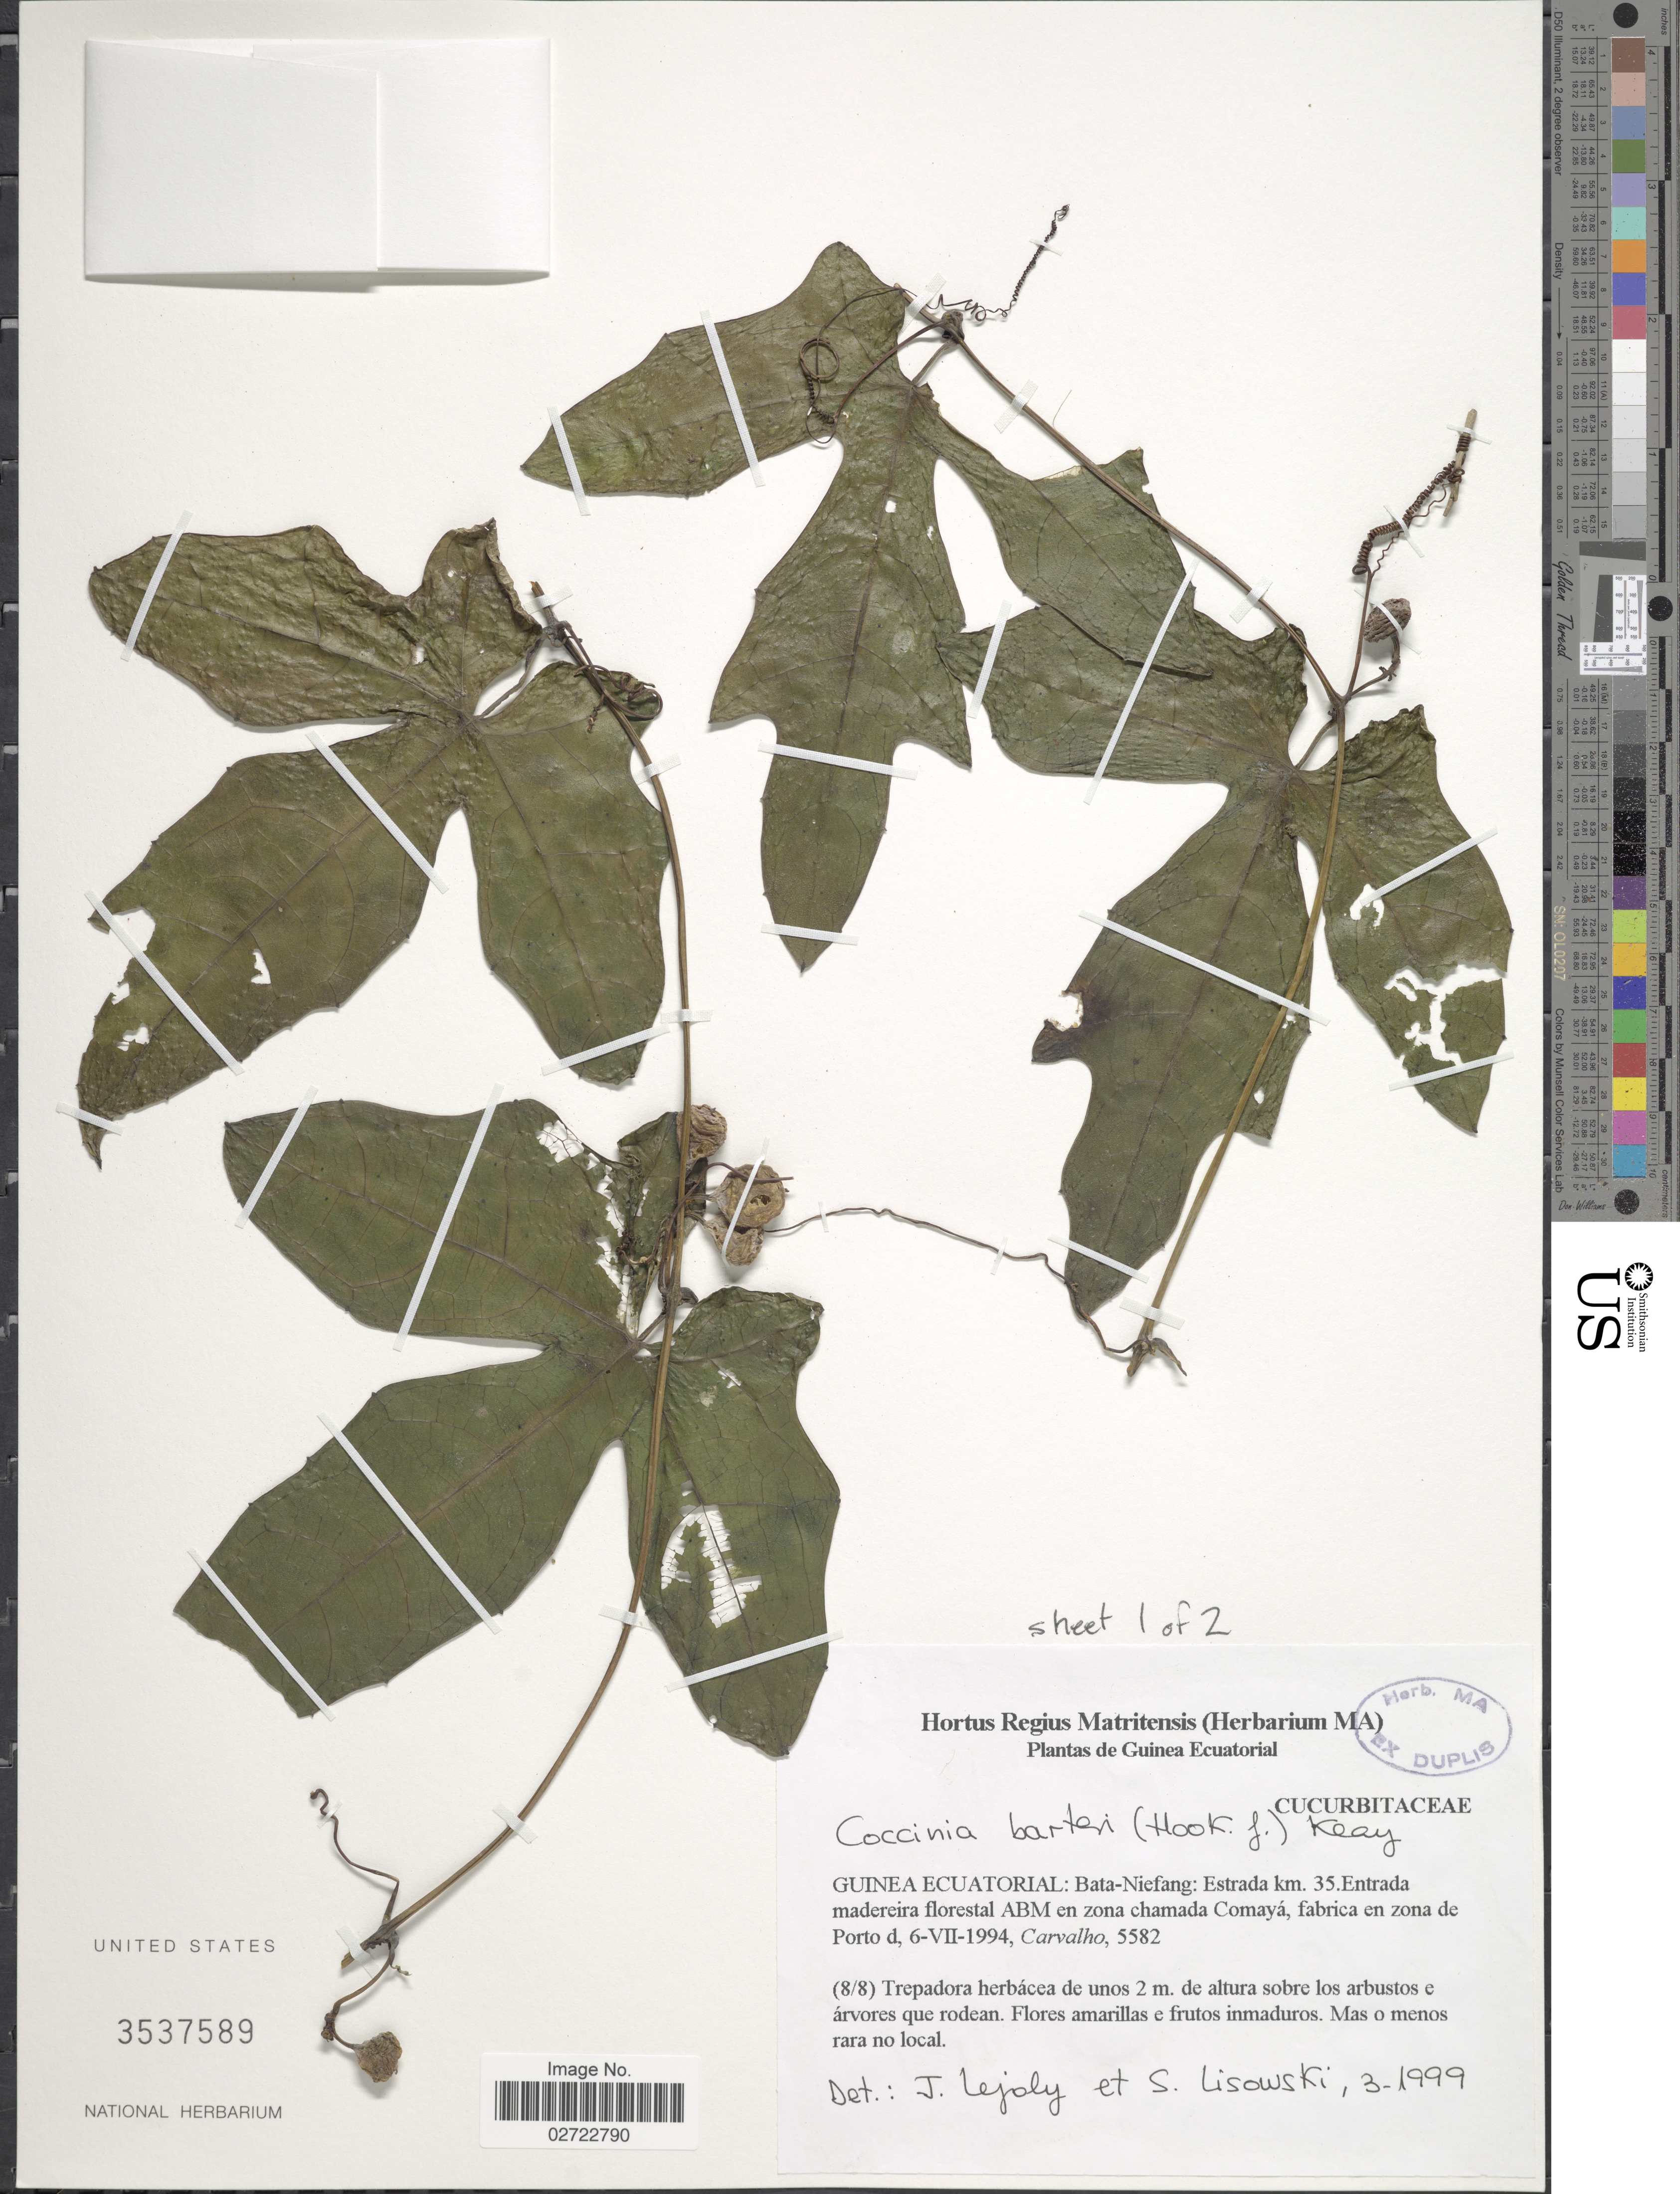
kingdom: Plantae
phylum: Tracheophyta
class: Magnoliopsida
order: Cucurbitales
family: Cucurbitaceae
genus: Coccinia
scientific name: Coccinia barteri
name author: (Hook. f.) Keay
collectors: Carvalho, --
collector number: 5582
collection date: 1994-07-06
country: Equatorial Guinea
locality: Guinea Ecuatorial. Bata-Niefang: Estada km. 35. Entrada madereira florestal ABM en zona chamada Comaya, fabrica en zona de Porto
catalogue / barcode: US 3537589